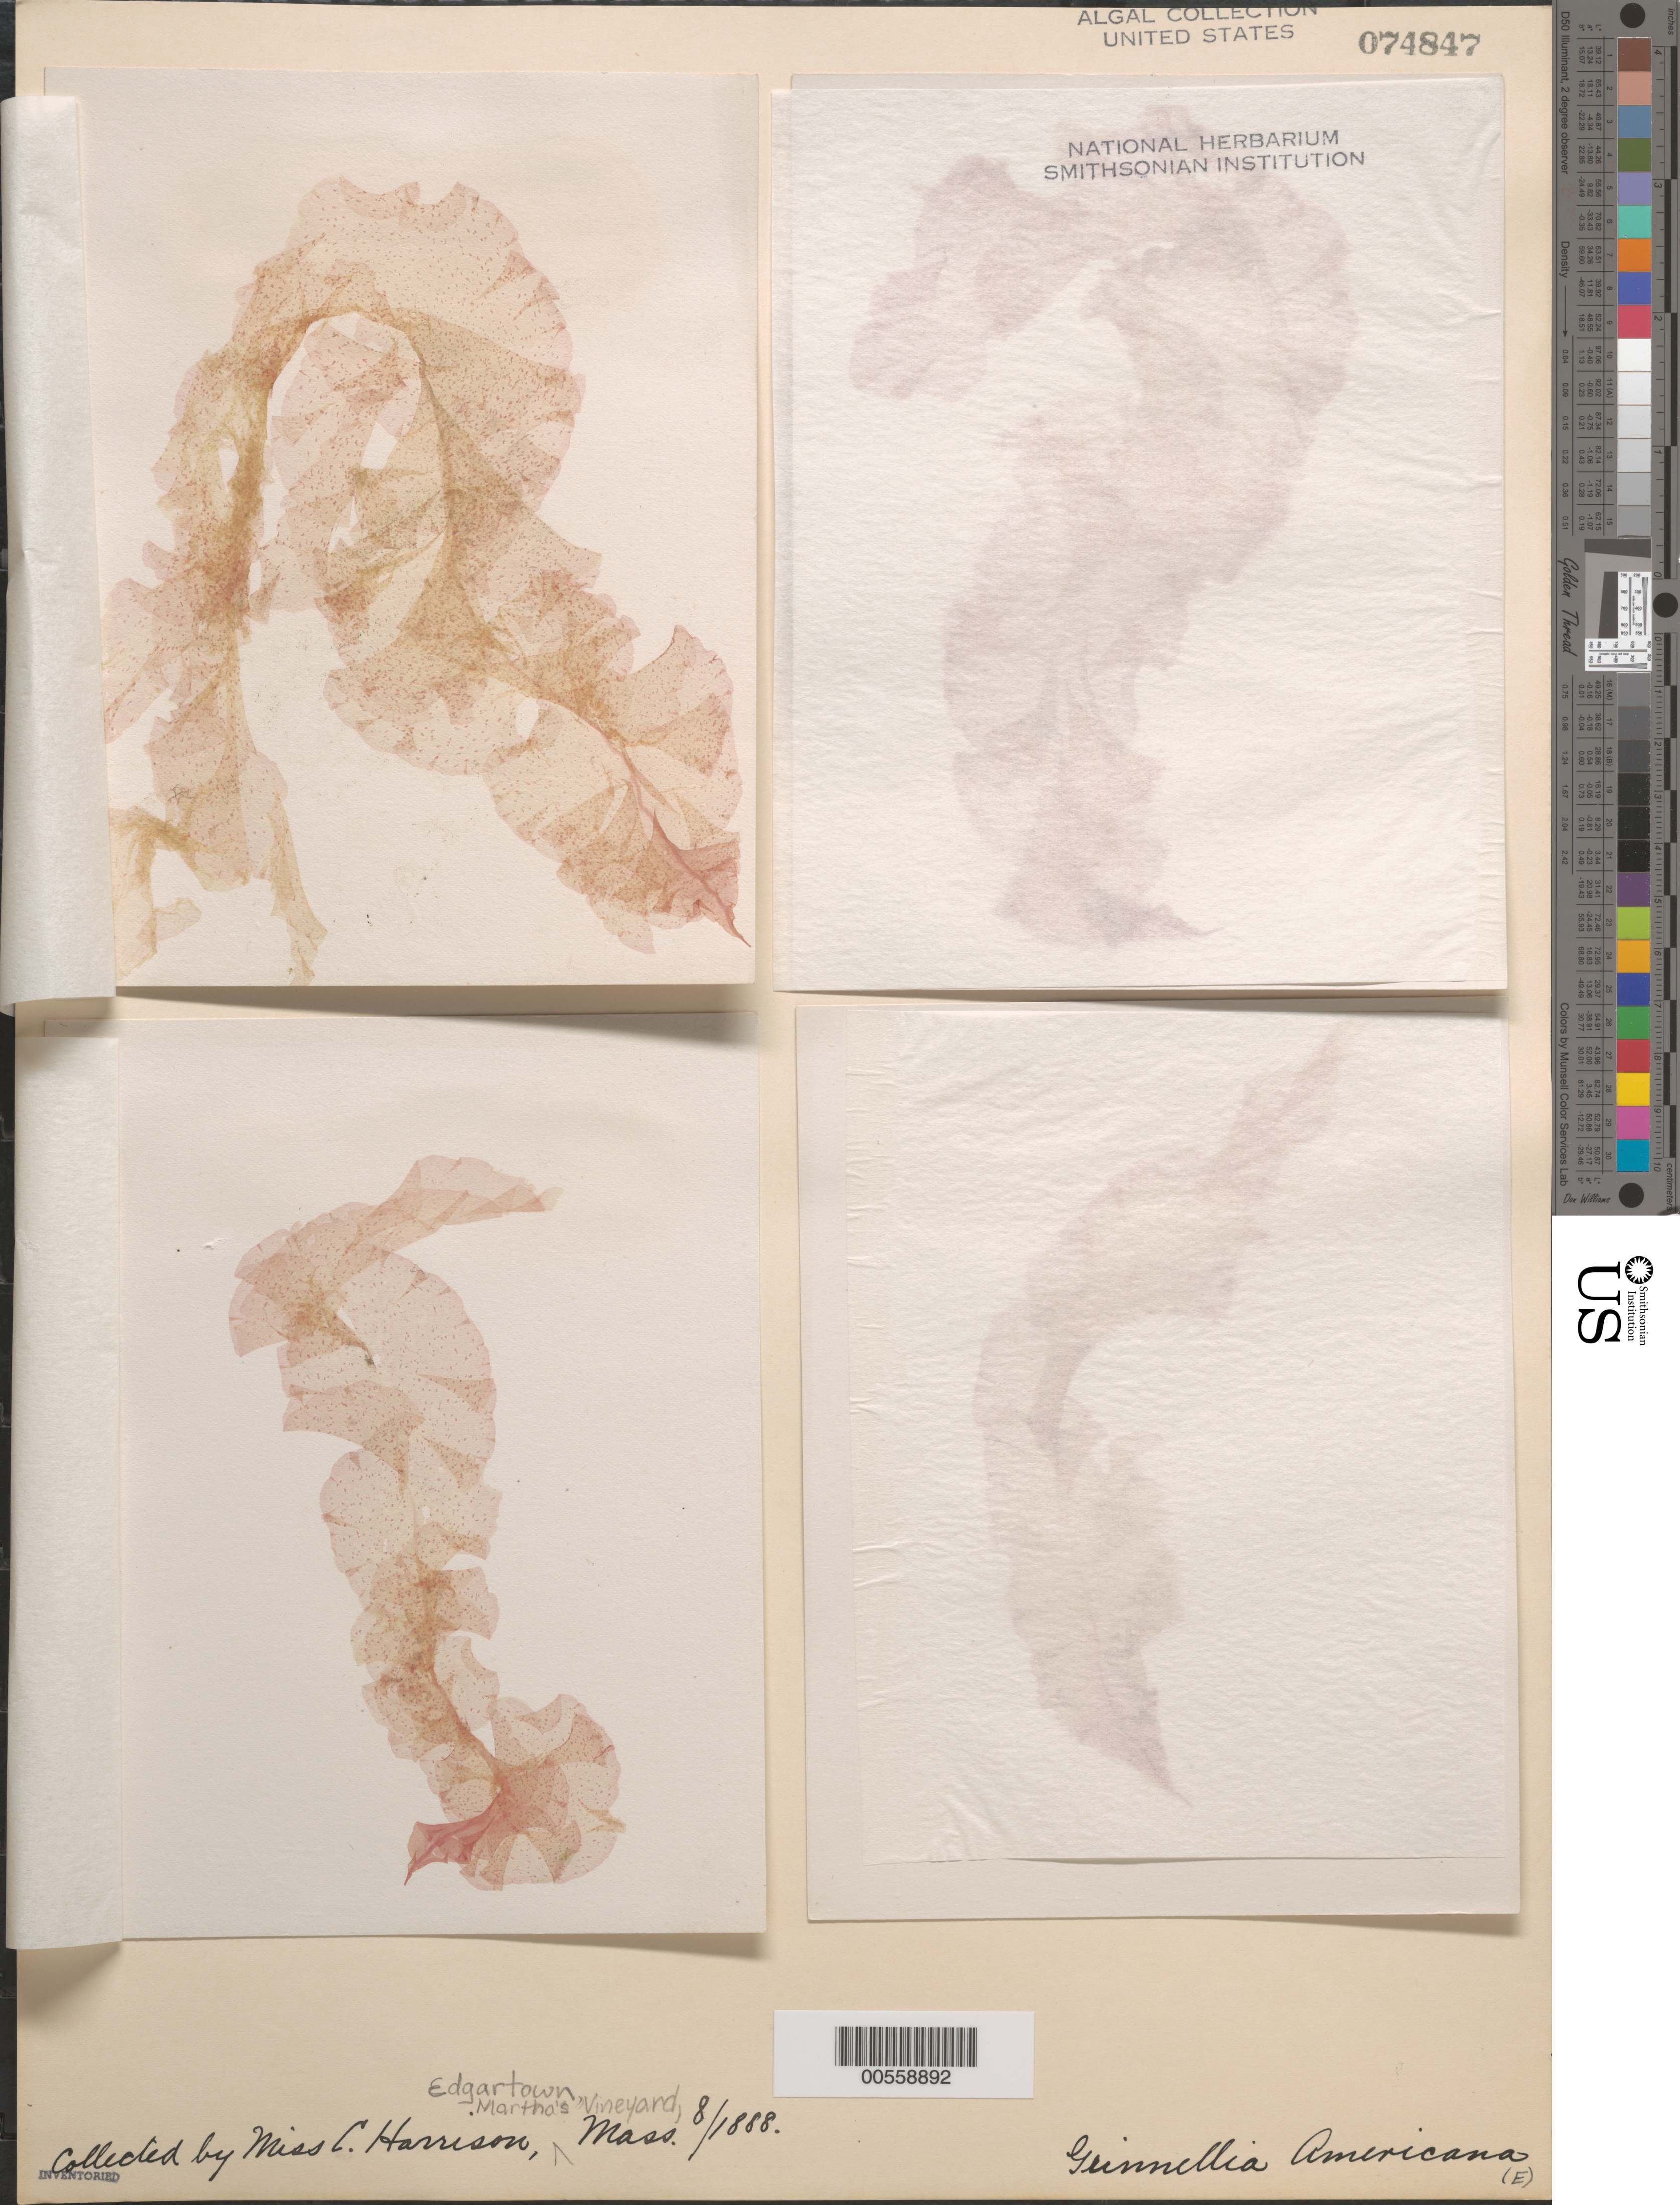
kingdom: Plantae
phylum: Rhodophyta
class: Florideophyceae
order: Ceramiales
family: Delesseriaceae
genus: Grinnellia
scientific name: Grinnellia americana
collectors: C. Harrison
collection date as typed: Aug 1888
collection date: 1888-08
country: United States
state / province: Massachusetts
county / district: Dukes County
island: Martha's Vineyard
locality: Edgartown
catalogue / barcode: US 74847